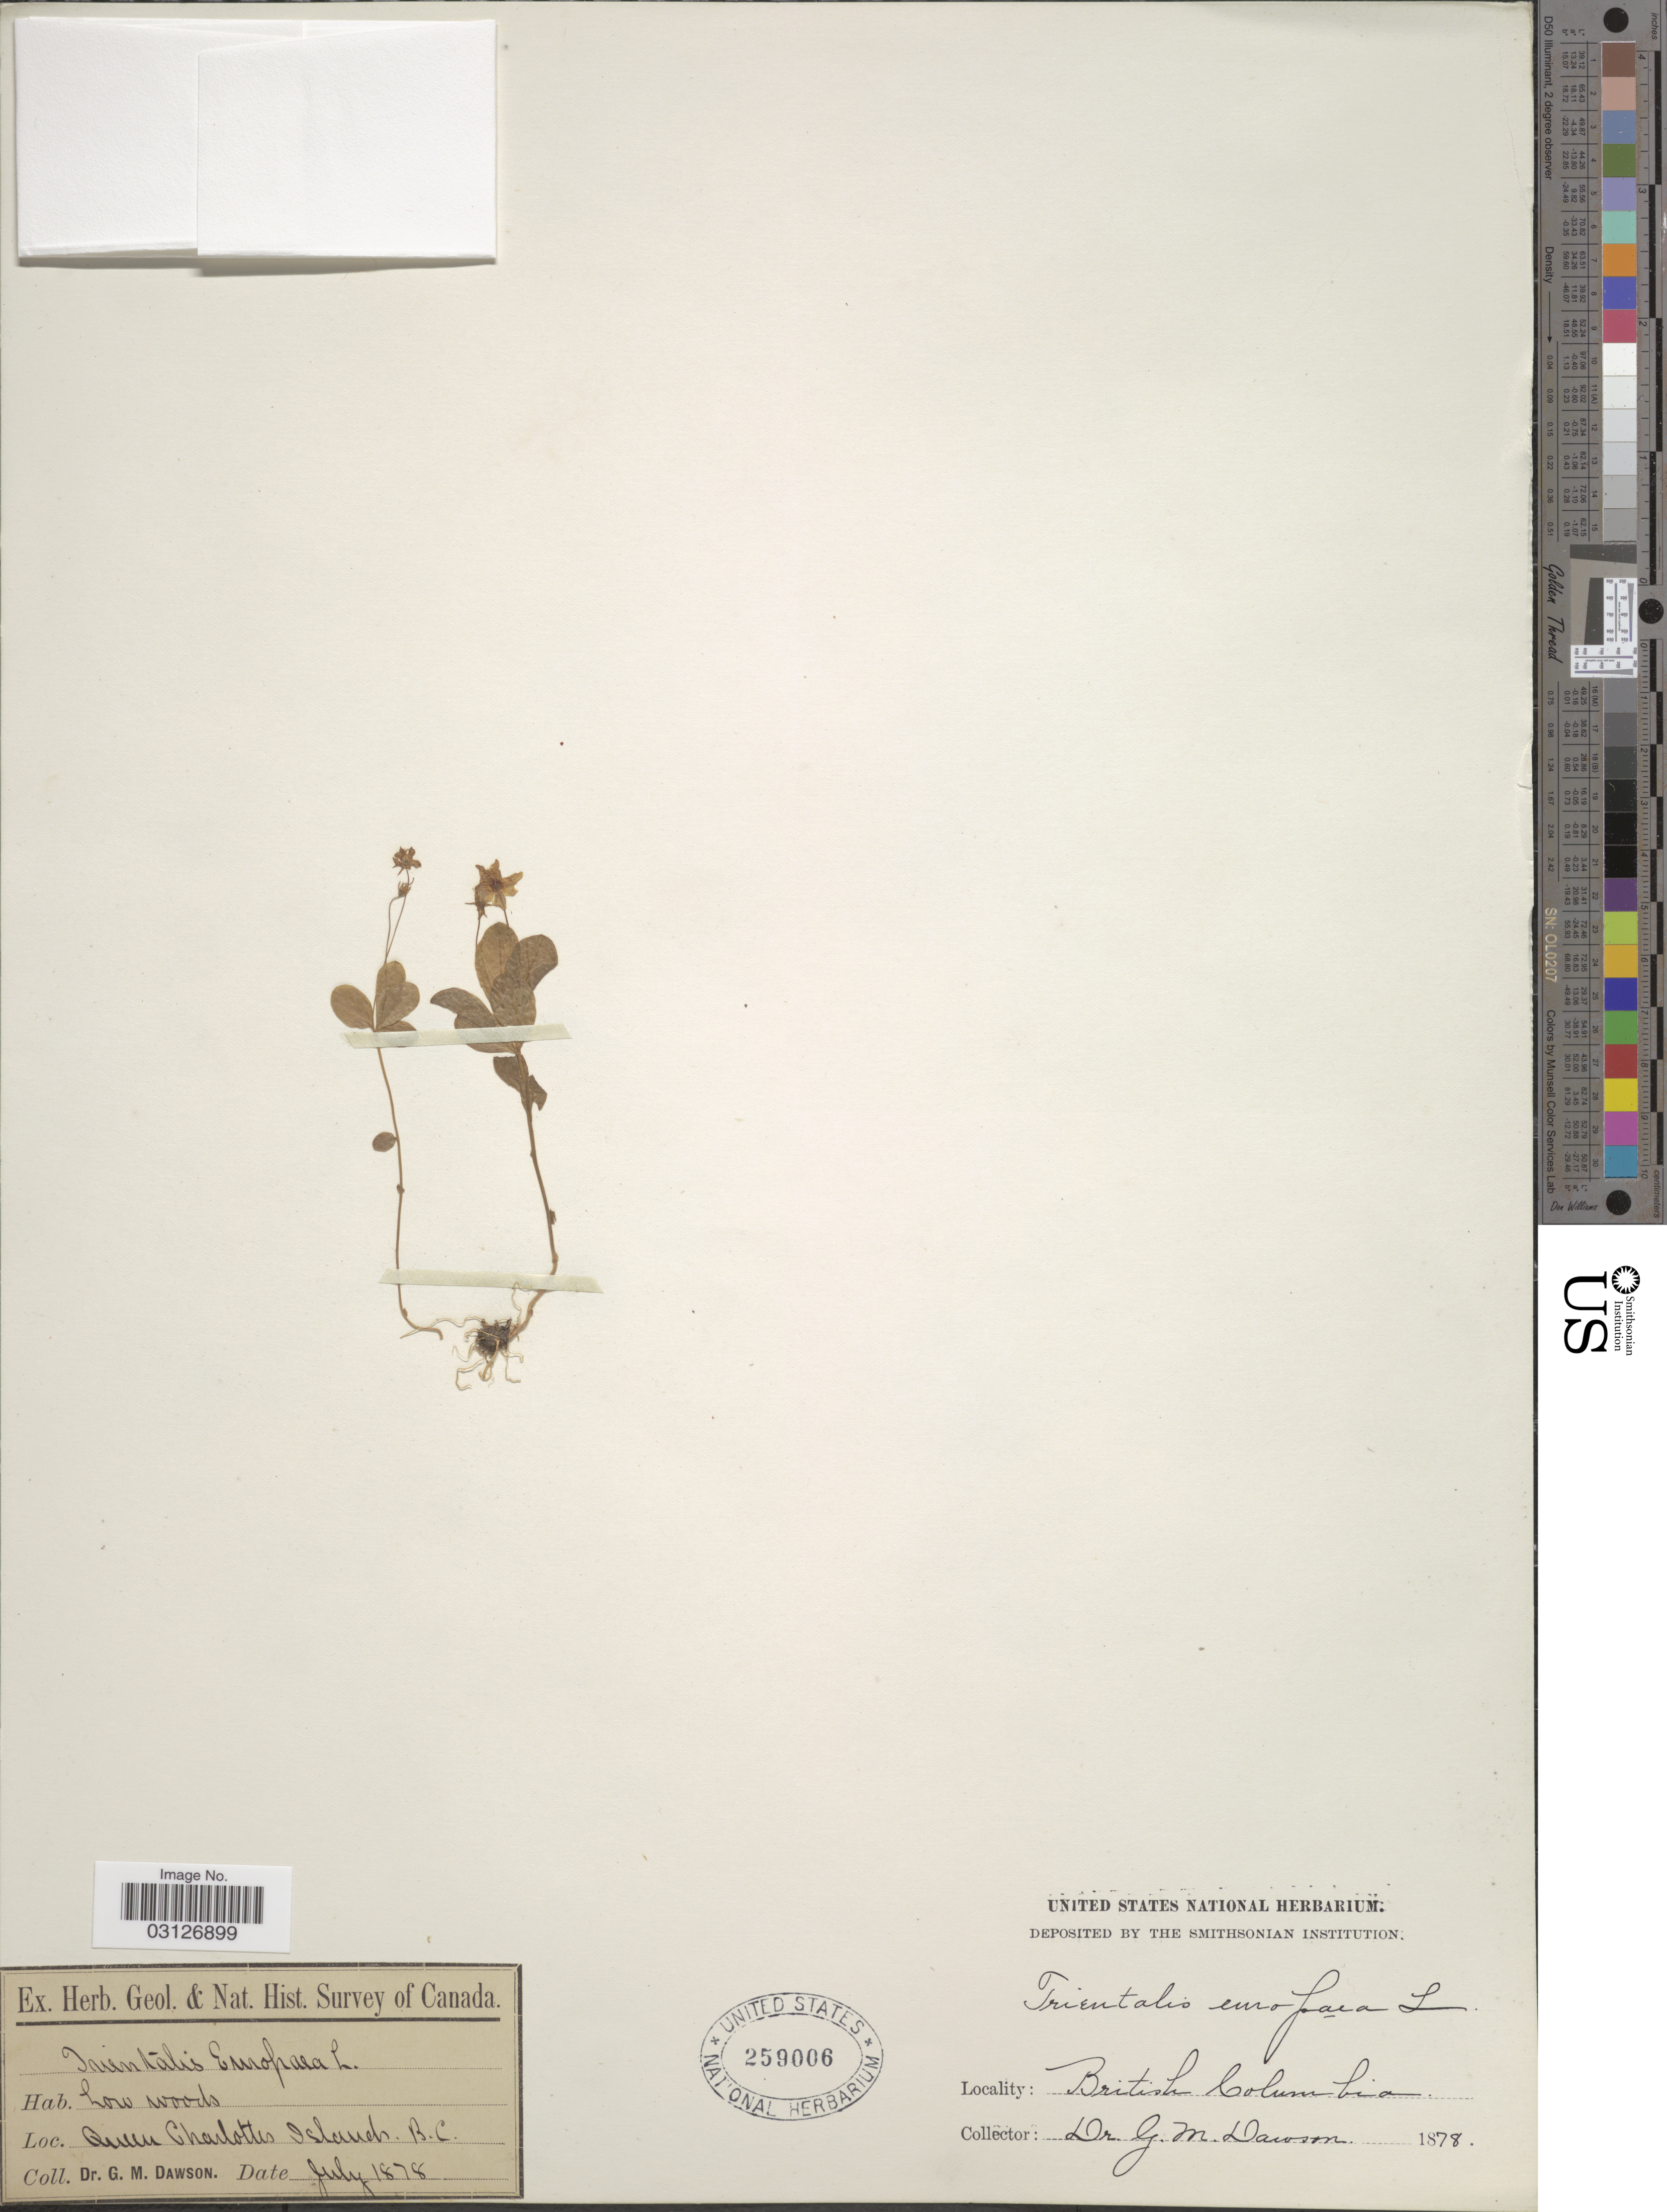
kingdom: Plantae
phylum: Tracheophyta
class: Magnoliopsida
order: Ericales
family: Primulaceae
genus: Trientalis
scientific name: Trientalis arctica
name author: Fisch. ex Hook.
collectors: G. M. Dawson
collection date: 1878-07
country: Canada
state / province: British Columbia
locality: Queen Xharlottes Islands. B.C.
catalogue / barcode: US 259006